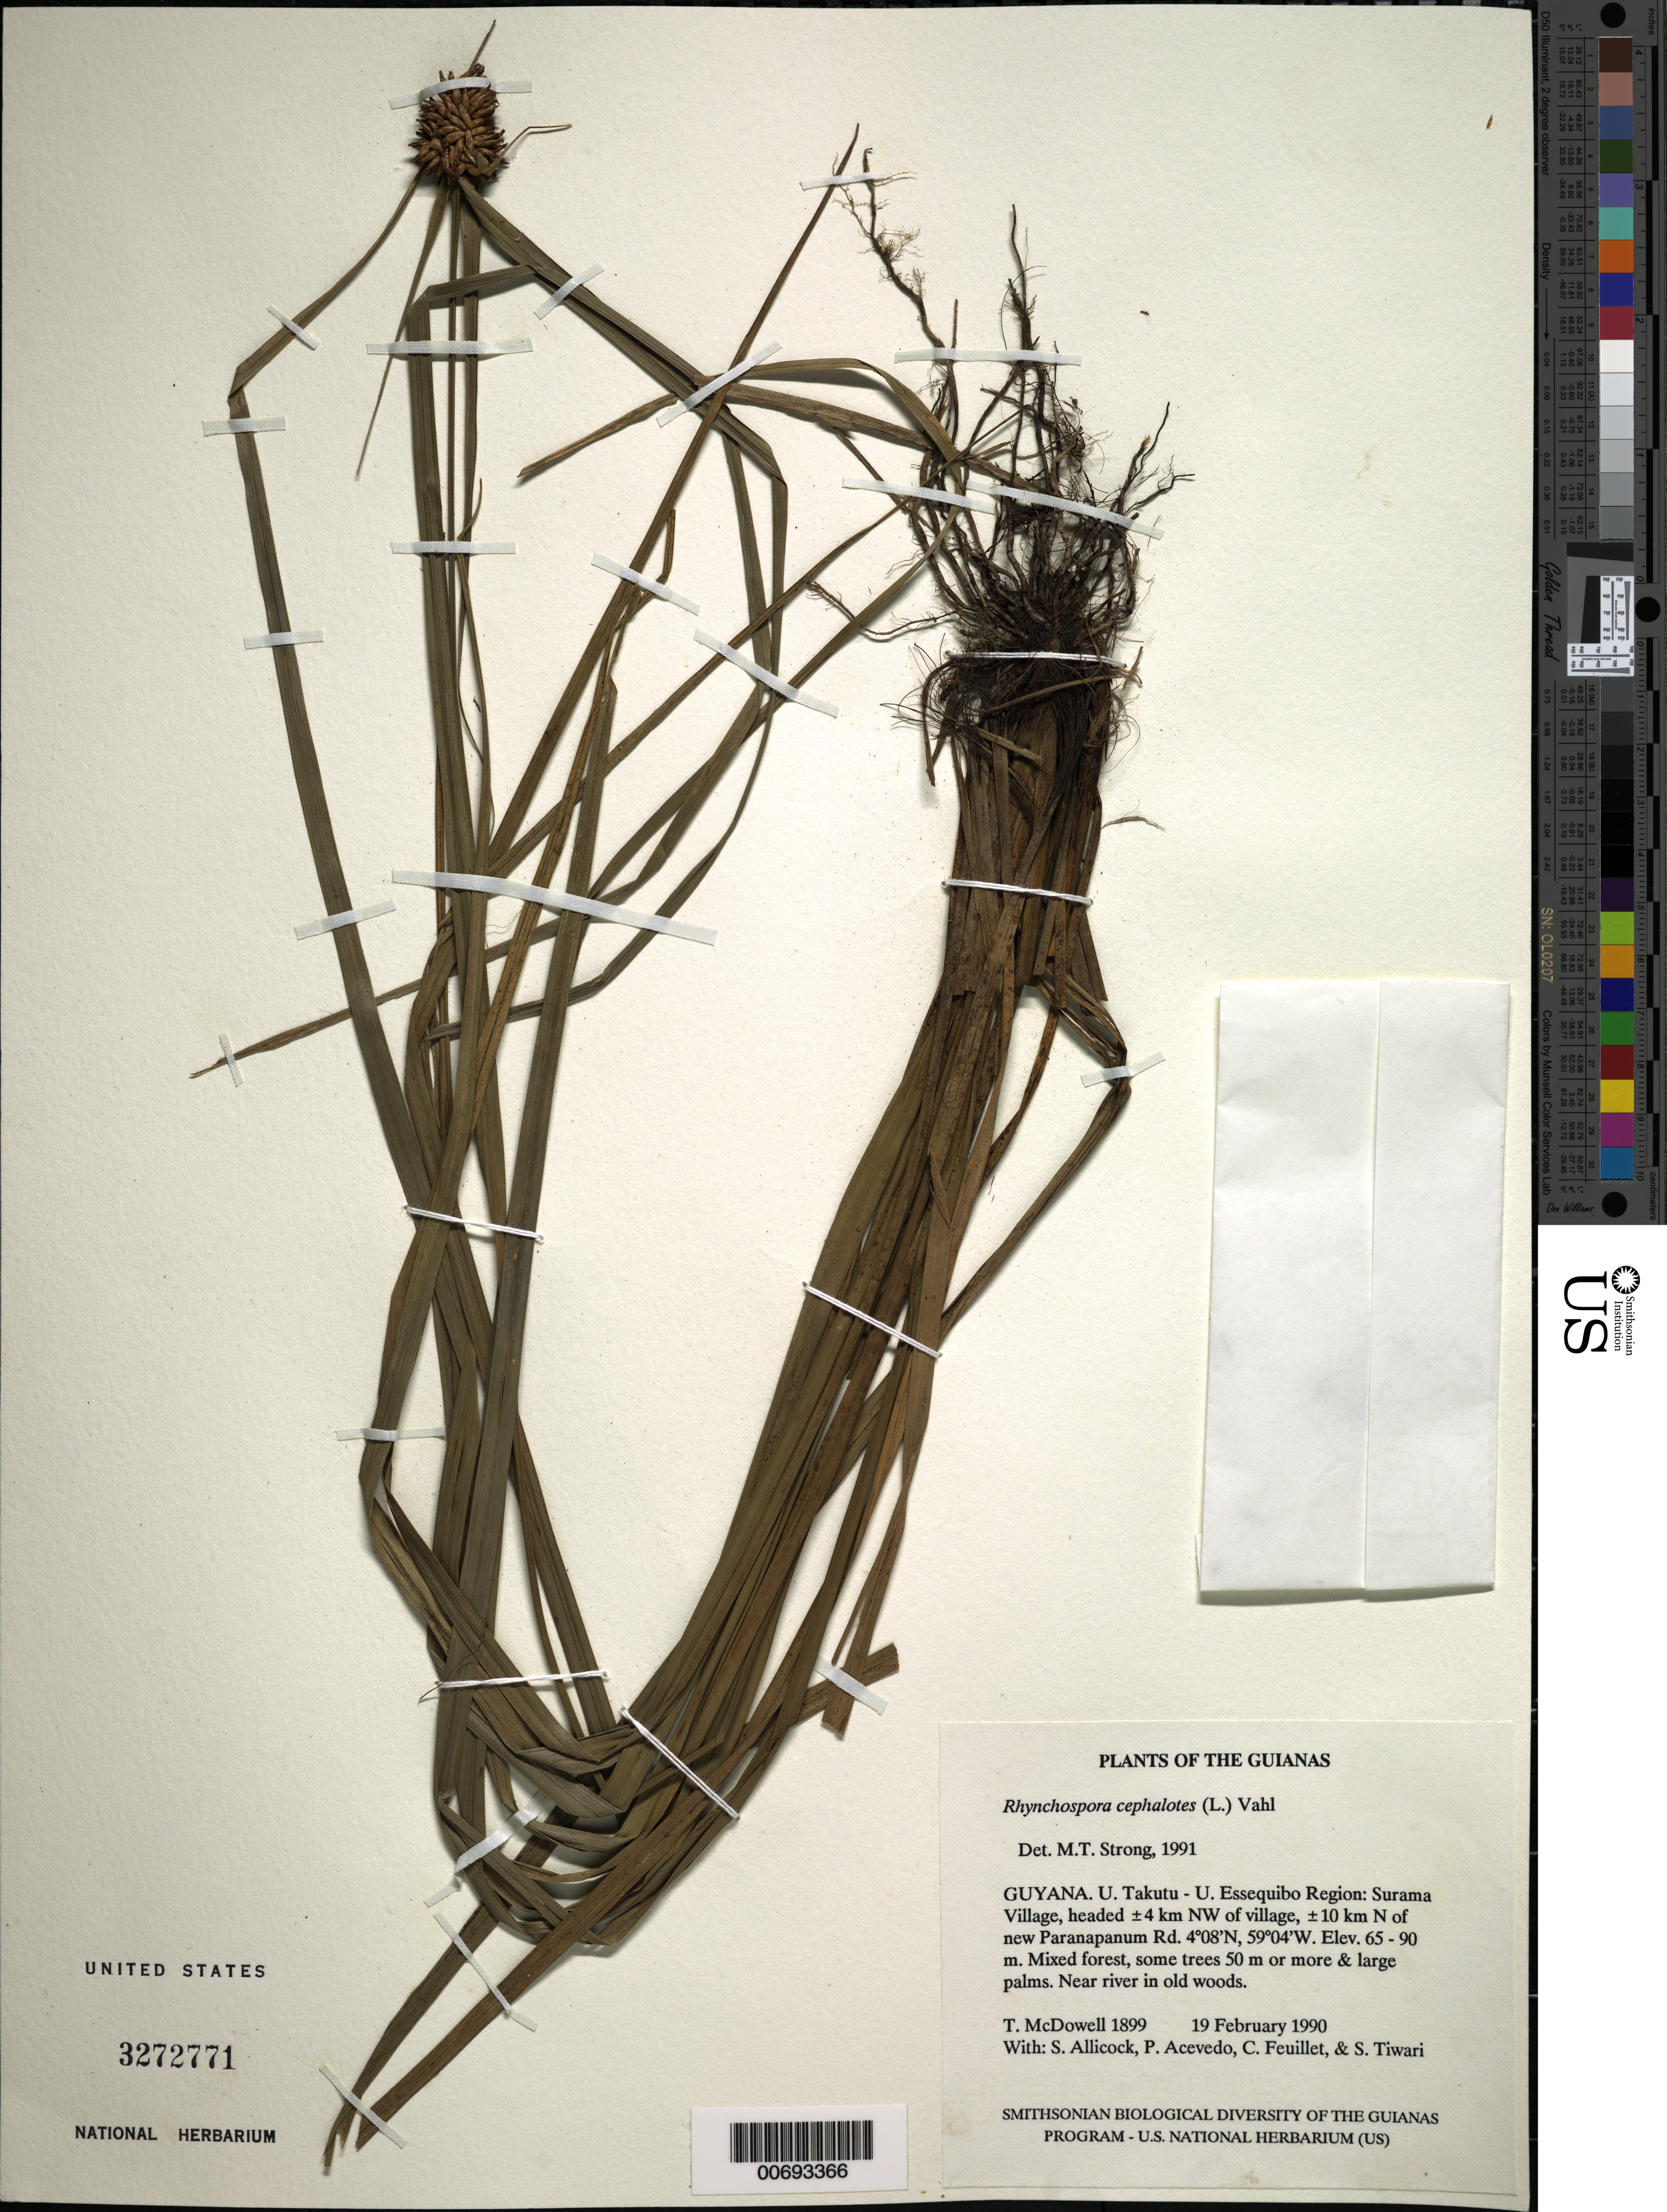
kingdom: Plantae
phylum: Tracheophyta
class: Liliopsida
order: Poales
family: Cyperaceae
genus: Rhynchospora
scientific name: Rhynchospora cephalotes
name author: (L.) Vahl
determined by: Strong, M. T., (US), Smithsonian Institution - National Museum of Natural History (UNITED STATES)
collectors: T. McDowell, S. Allicock, P. Acevedo-Rodr., C. Feuillet & S. Tiwari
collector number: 1899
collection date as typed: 19 February 1990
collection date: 1990-02-19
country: Guyana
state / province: U. Takutu-U. Essequibo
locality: ±4 km NW of Surama Village, ±10 km N of new Paranapanema Road, along western trail to Buro-Buro River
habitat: Mixed forest, some trees 50 m or more & large palms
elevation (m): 65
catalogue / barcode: US 3272771